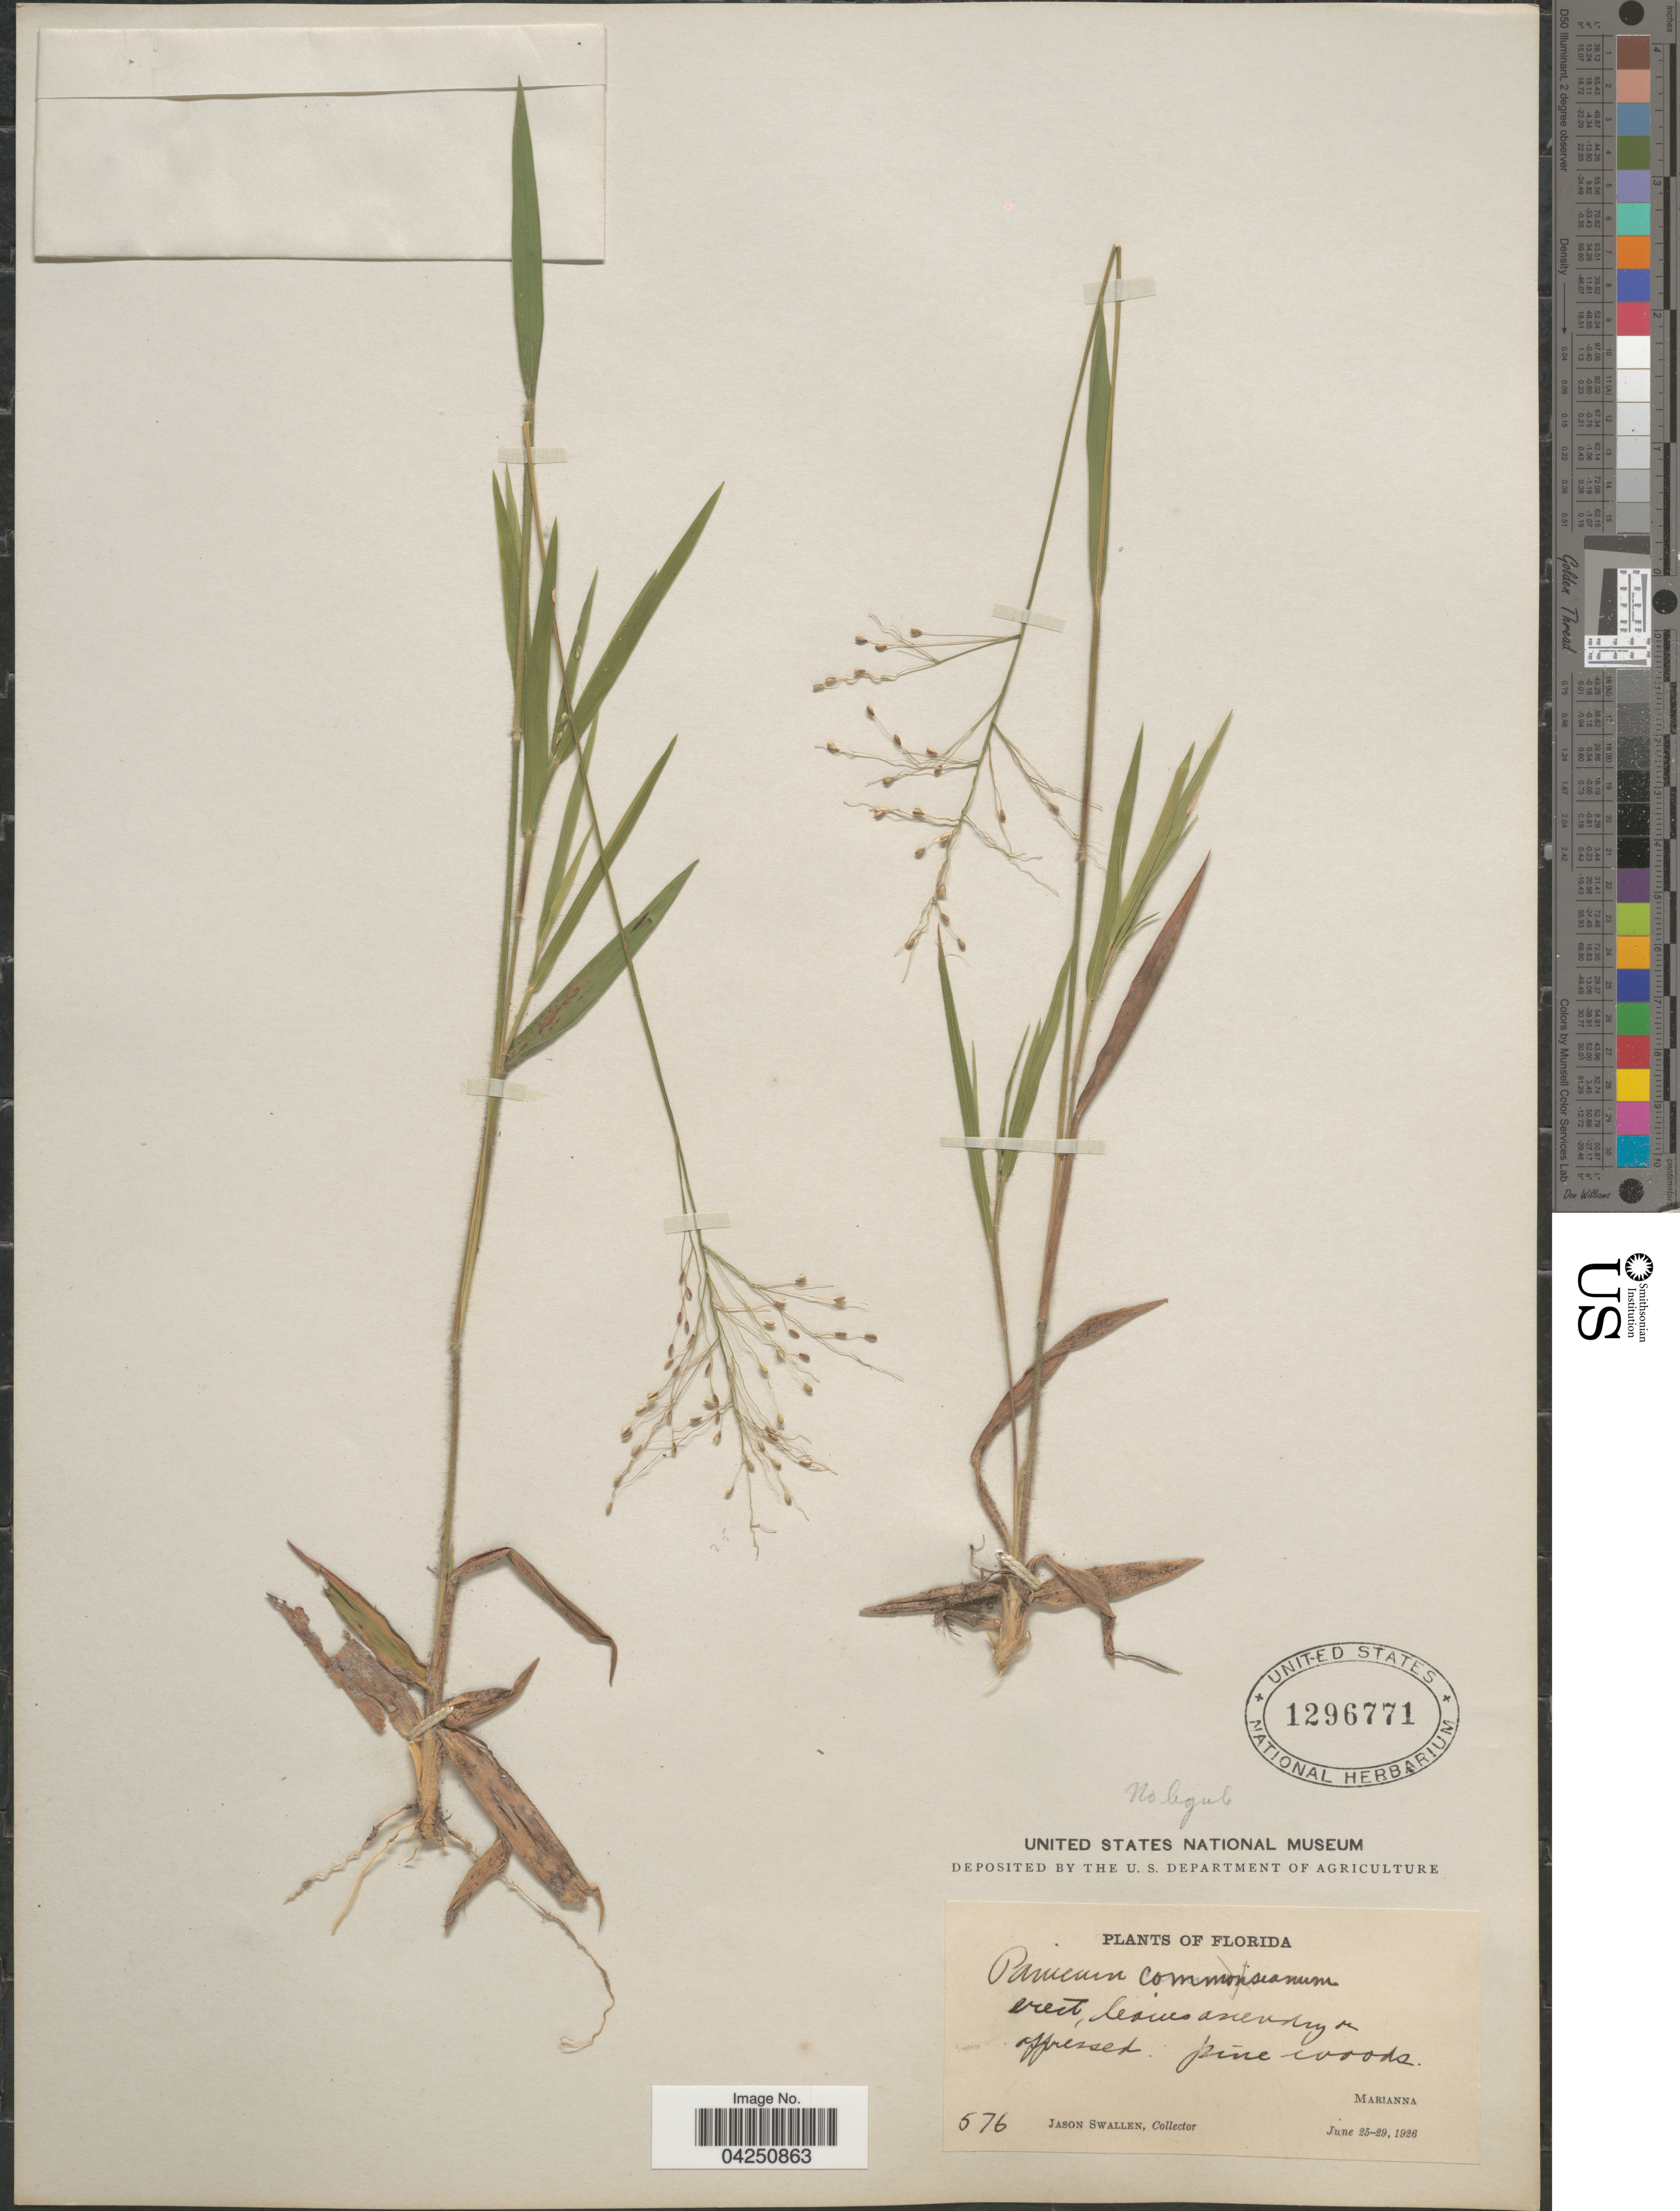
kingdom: Plantae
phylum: Tracheophyta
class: Liliopsida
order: Poales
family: Poaceae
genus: Dichanthelium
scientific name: Dichanthelium acuminatum var. acuminatum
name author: (Sw.) Gould & C.A. Clark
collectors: J. R. Swallen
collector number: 576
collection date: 1926-06-25/1926-06-29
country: United States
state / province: Florida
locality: Marianna.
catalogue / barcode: US 1296771